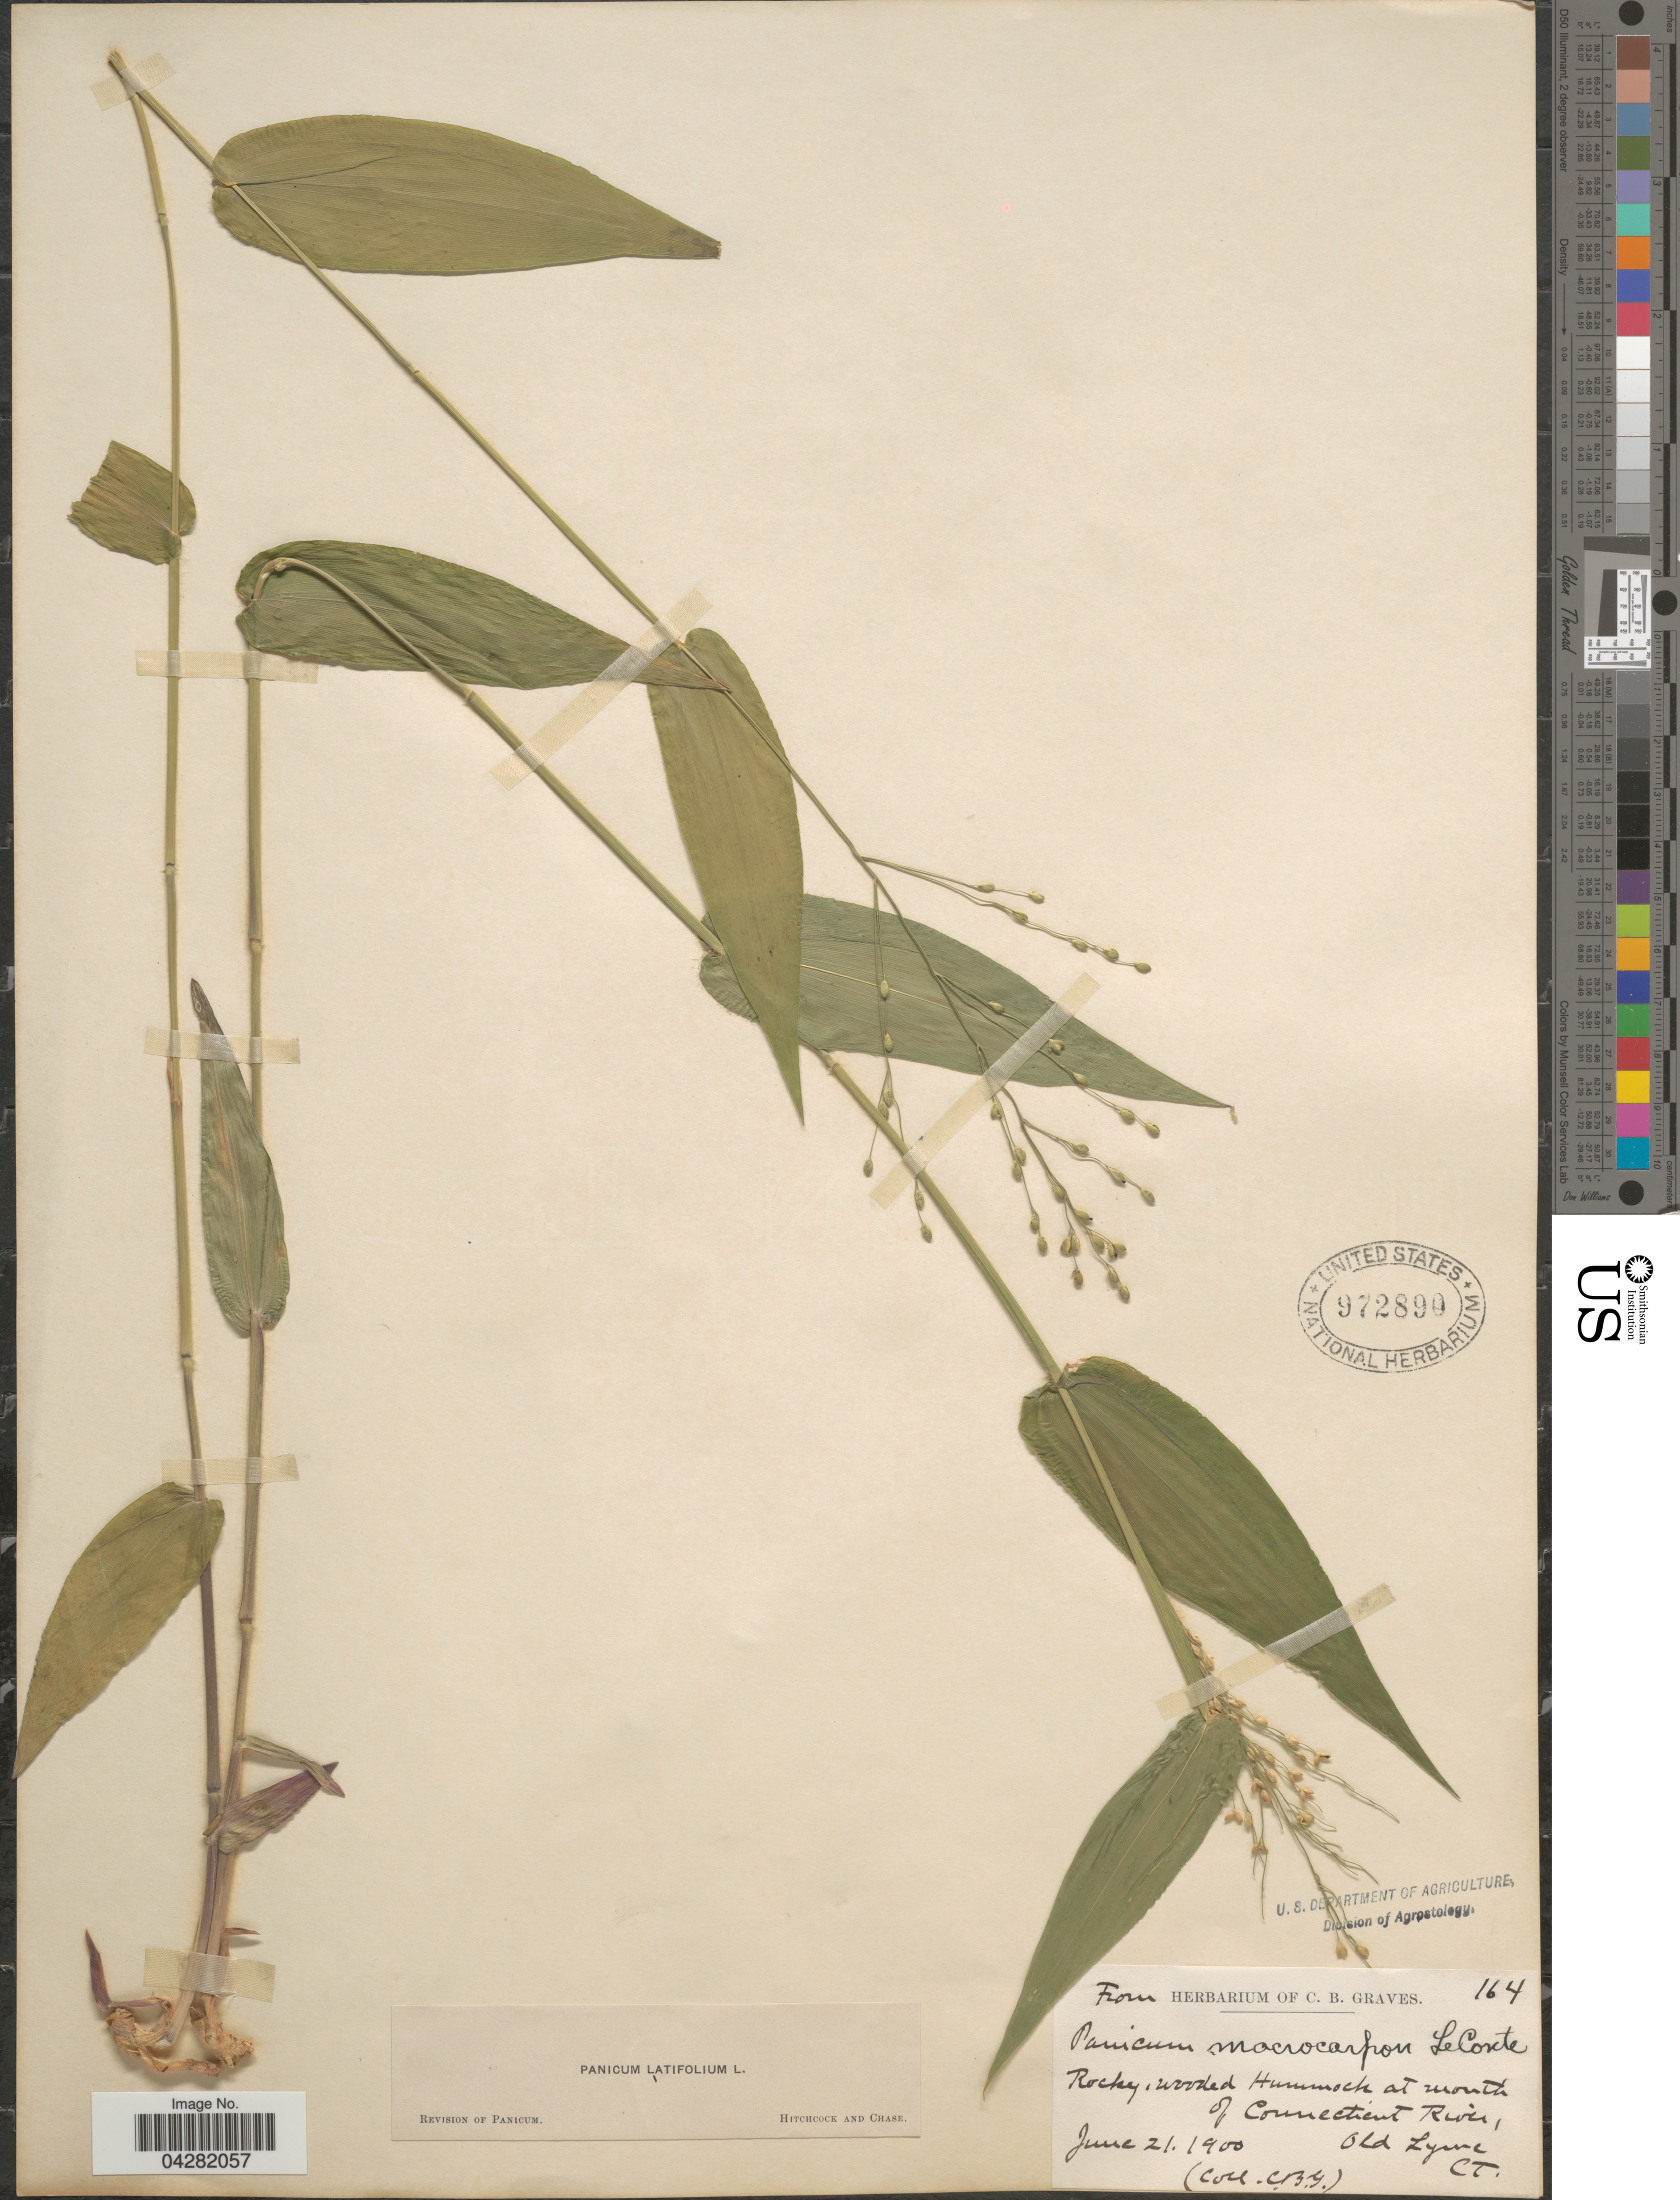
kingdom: Plantae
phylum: Tracheophyta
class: Liliopsida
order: Poales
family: Poaceae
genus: Dichanthelium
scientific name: Dichanthelium latifolium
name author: (L.) Harvill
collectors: C. Graves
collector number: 164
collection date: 1900-06-21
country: United States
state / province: Connecticut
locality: Hummock at mouth of Connecticut River, Old Lyme.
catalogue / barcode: US 972890